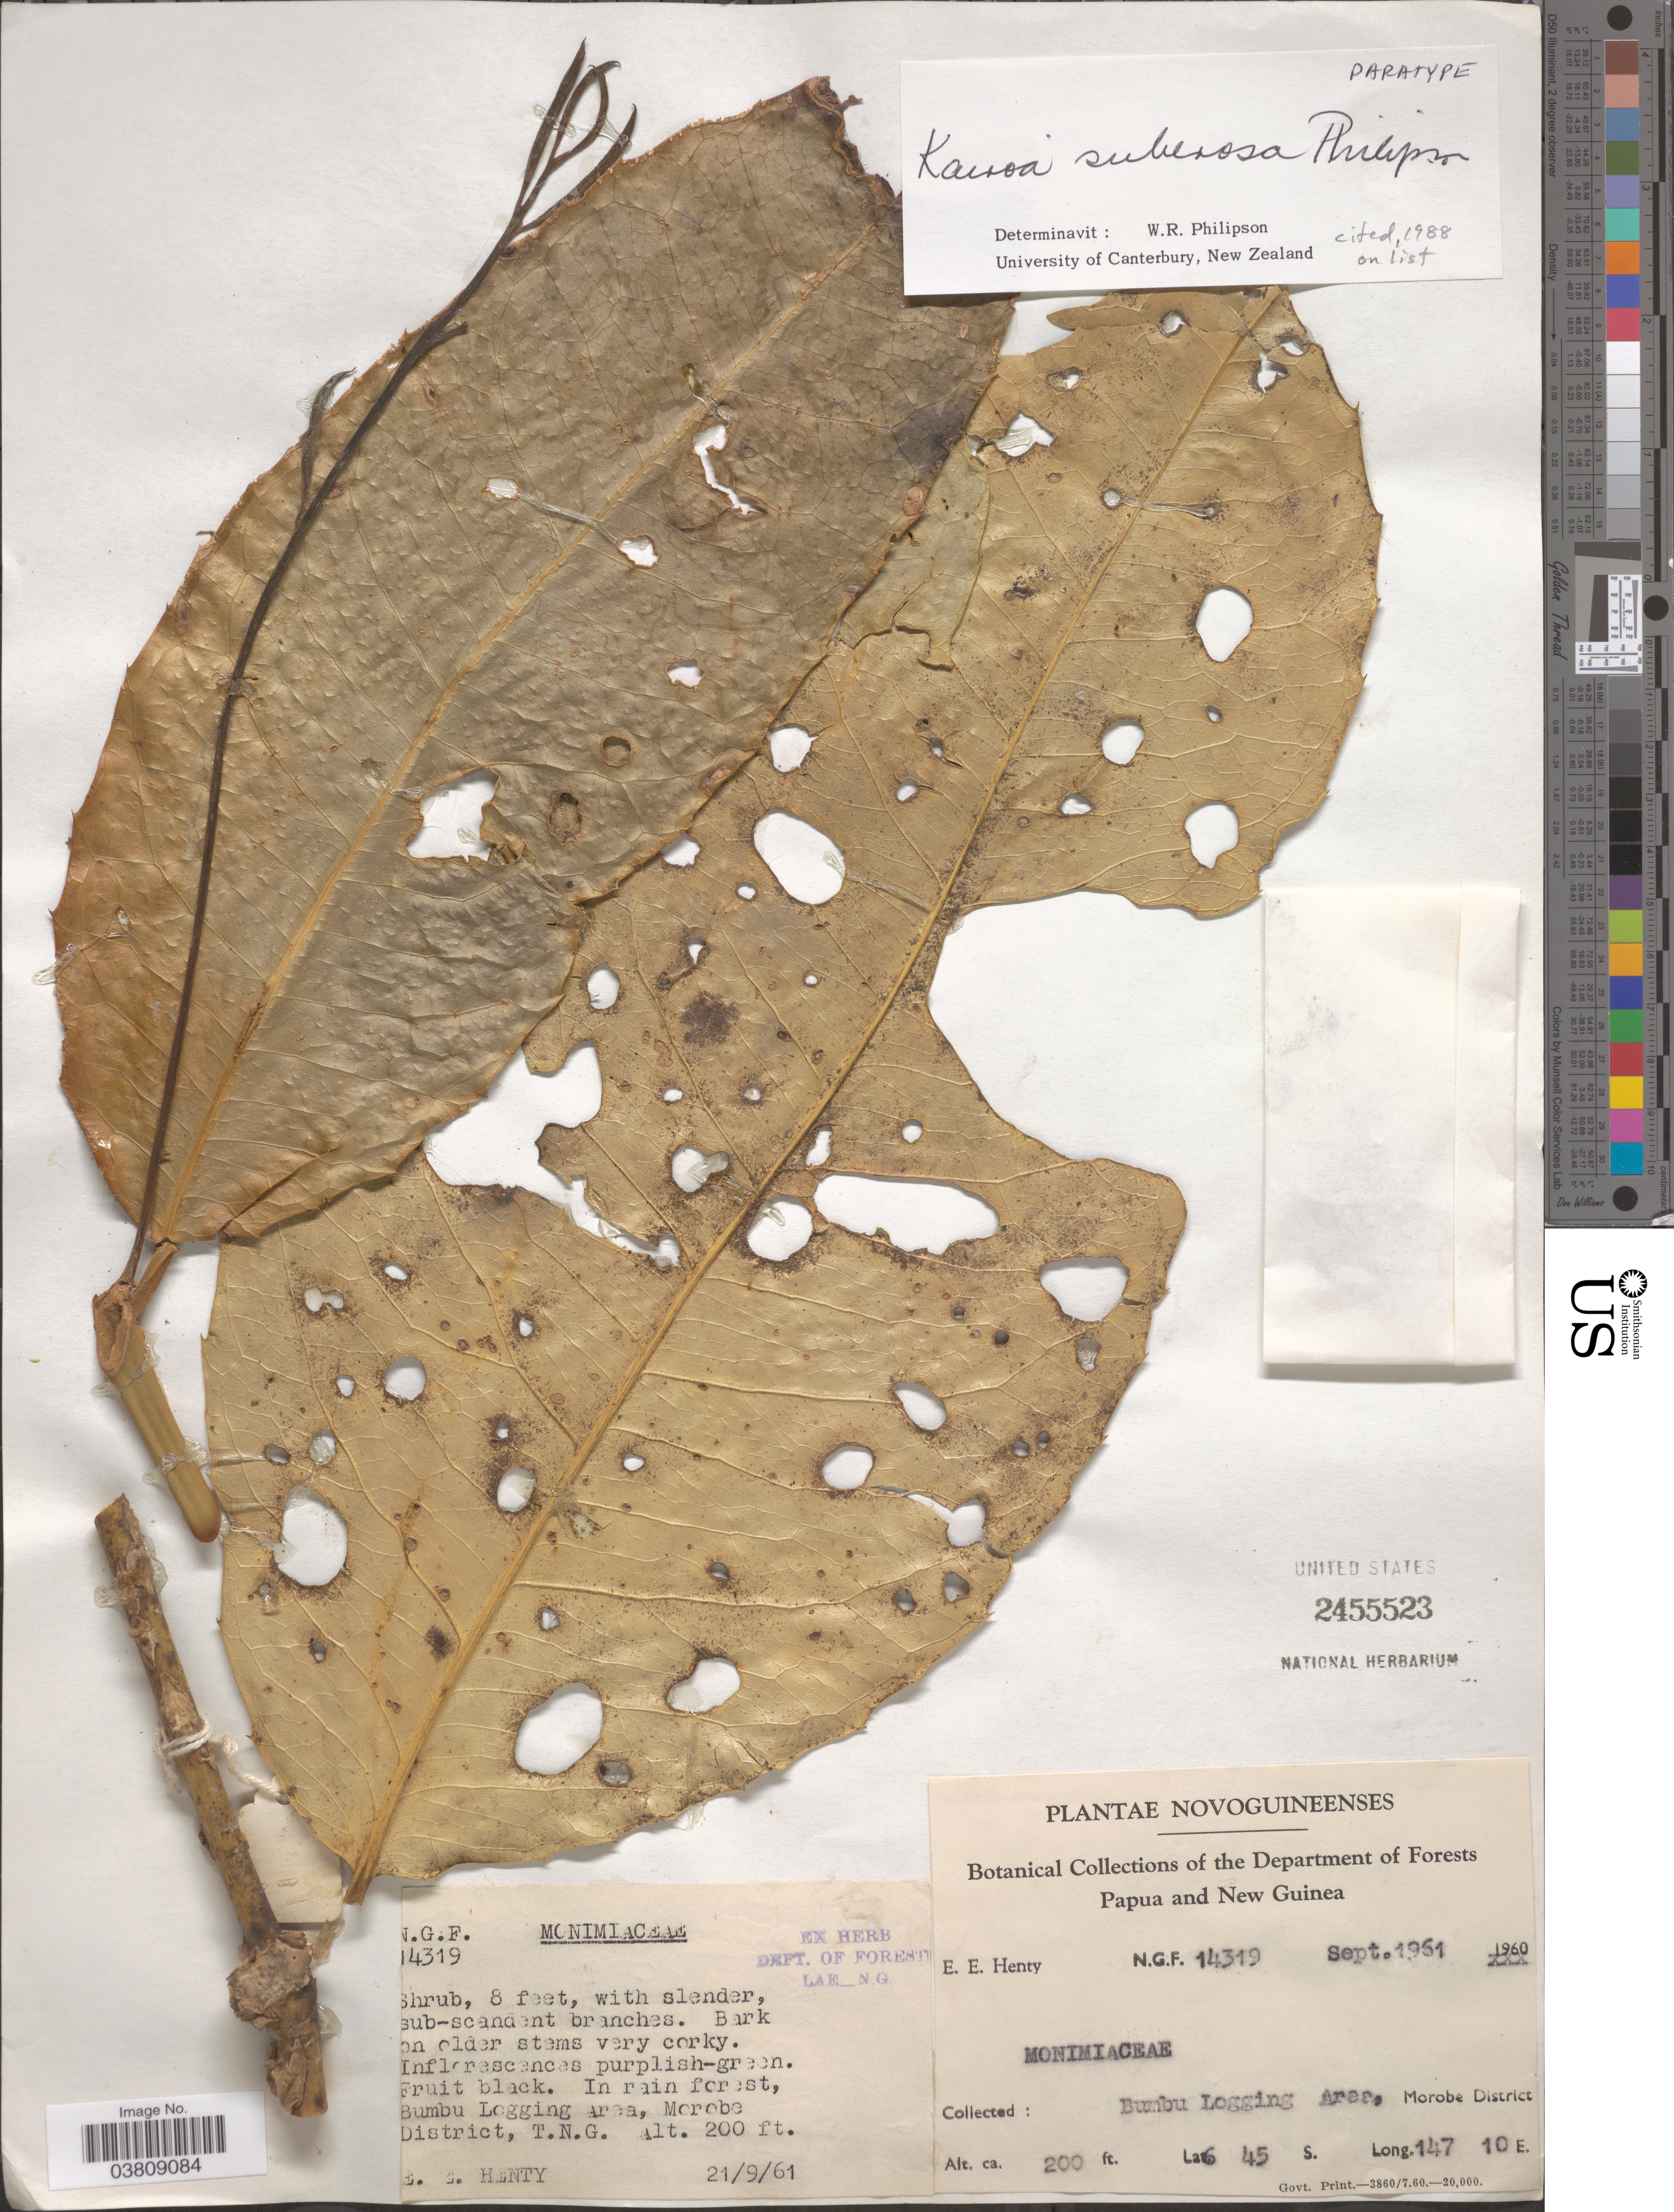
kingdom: Plantae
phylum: Tracheophyta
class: Magnoliopsida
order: Laurales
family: Monimiaceae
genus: Kairoa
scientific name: Kairoa suberosa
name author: Philipson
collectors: E. Henty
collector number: N.G.F. 14319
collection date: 1961-09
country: Papua New Guinea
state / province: Morobe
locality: Papua and New Guinea. Bumbu Logging Area, Morobe District.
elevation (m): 61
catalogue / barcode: US 2455523